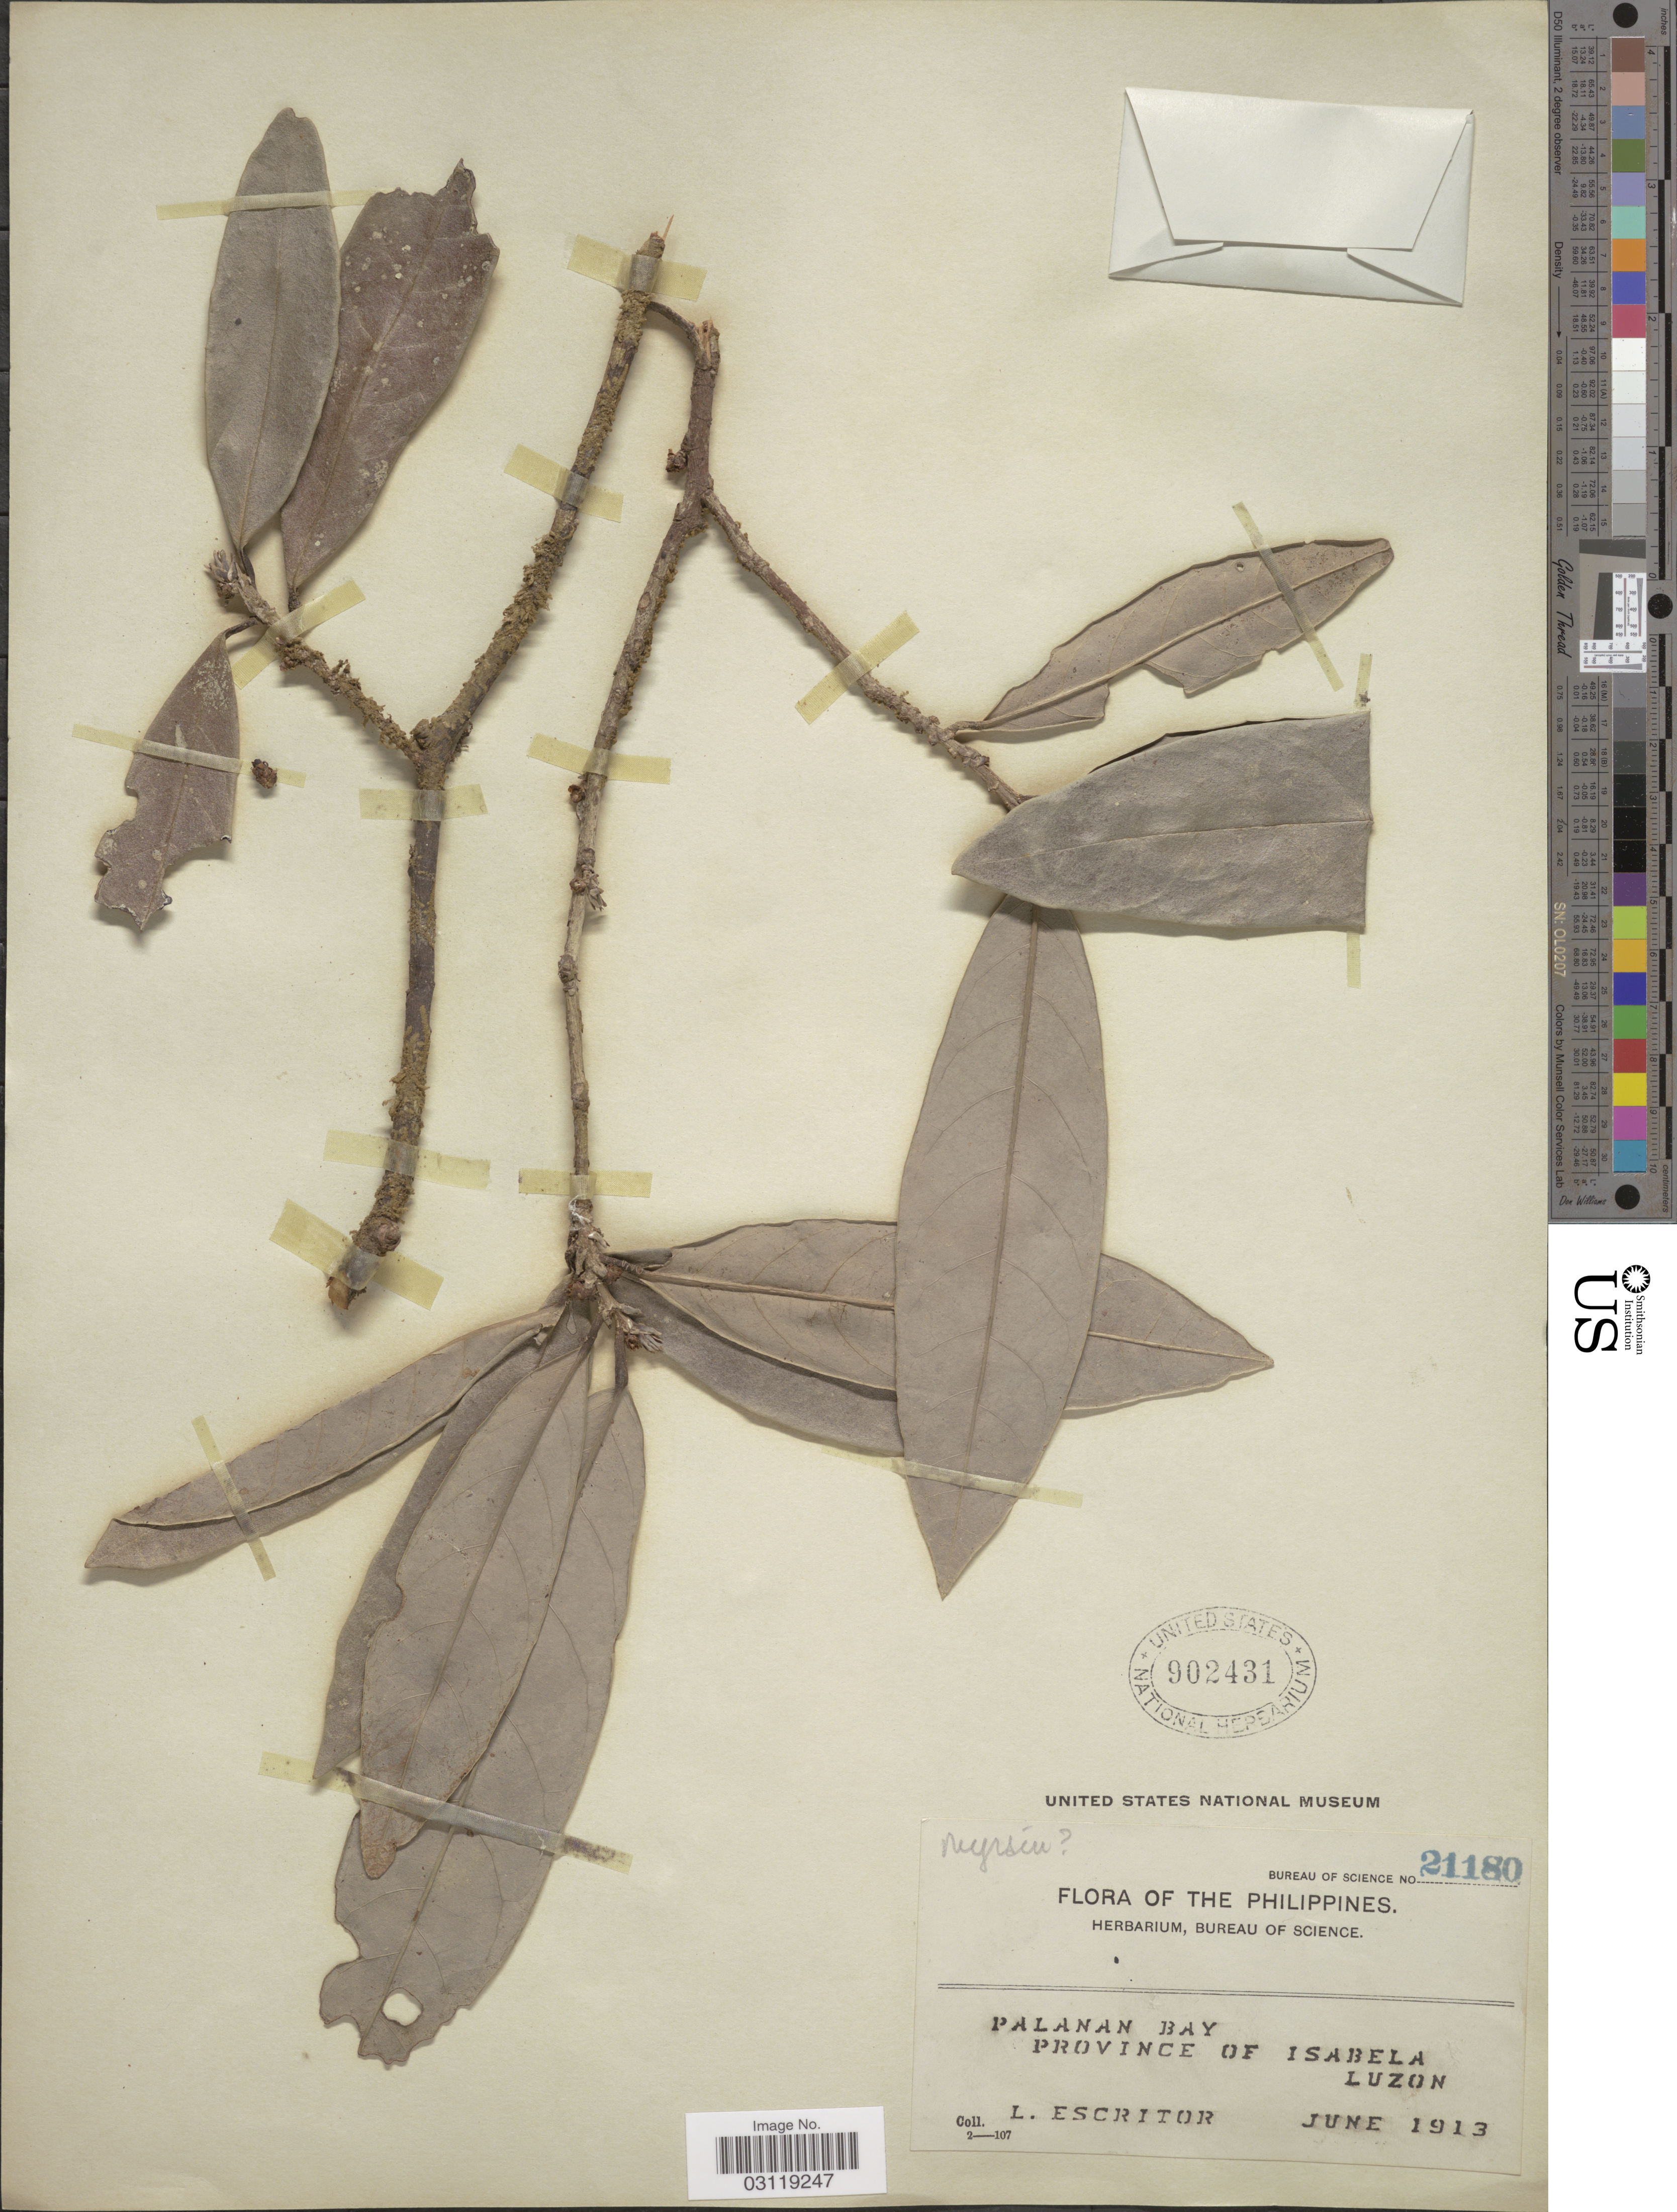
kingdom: Plantae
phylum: Tracheophyta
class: Magnoliopsida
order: Ericales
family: Primulaceae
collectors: L. Escritor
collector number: Bureau of Science 21180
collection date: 1913-06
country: Philippines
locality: Palanan Bay. Province of Isabela, Luzon.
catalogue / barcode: US 902431